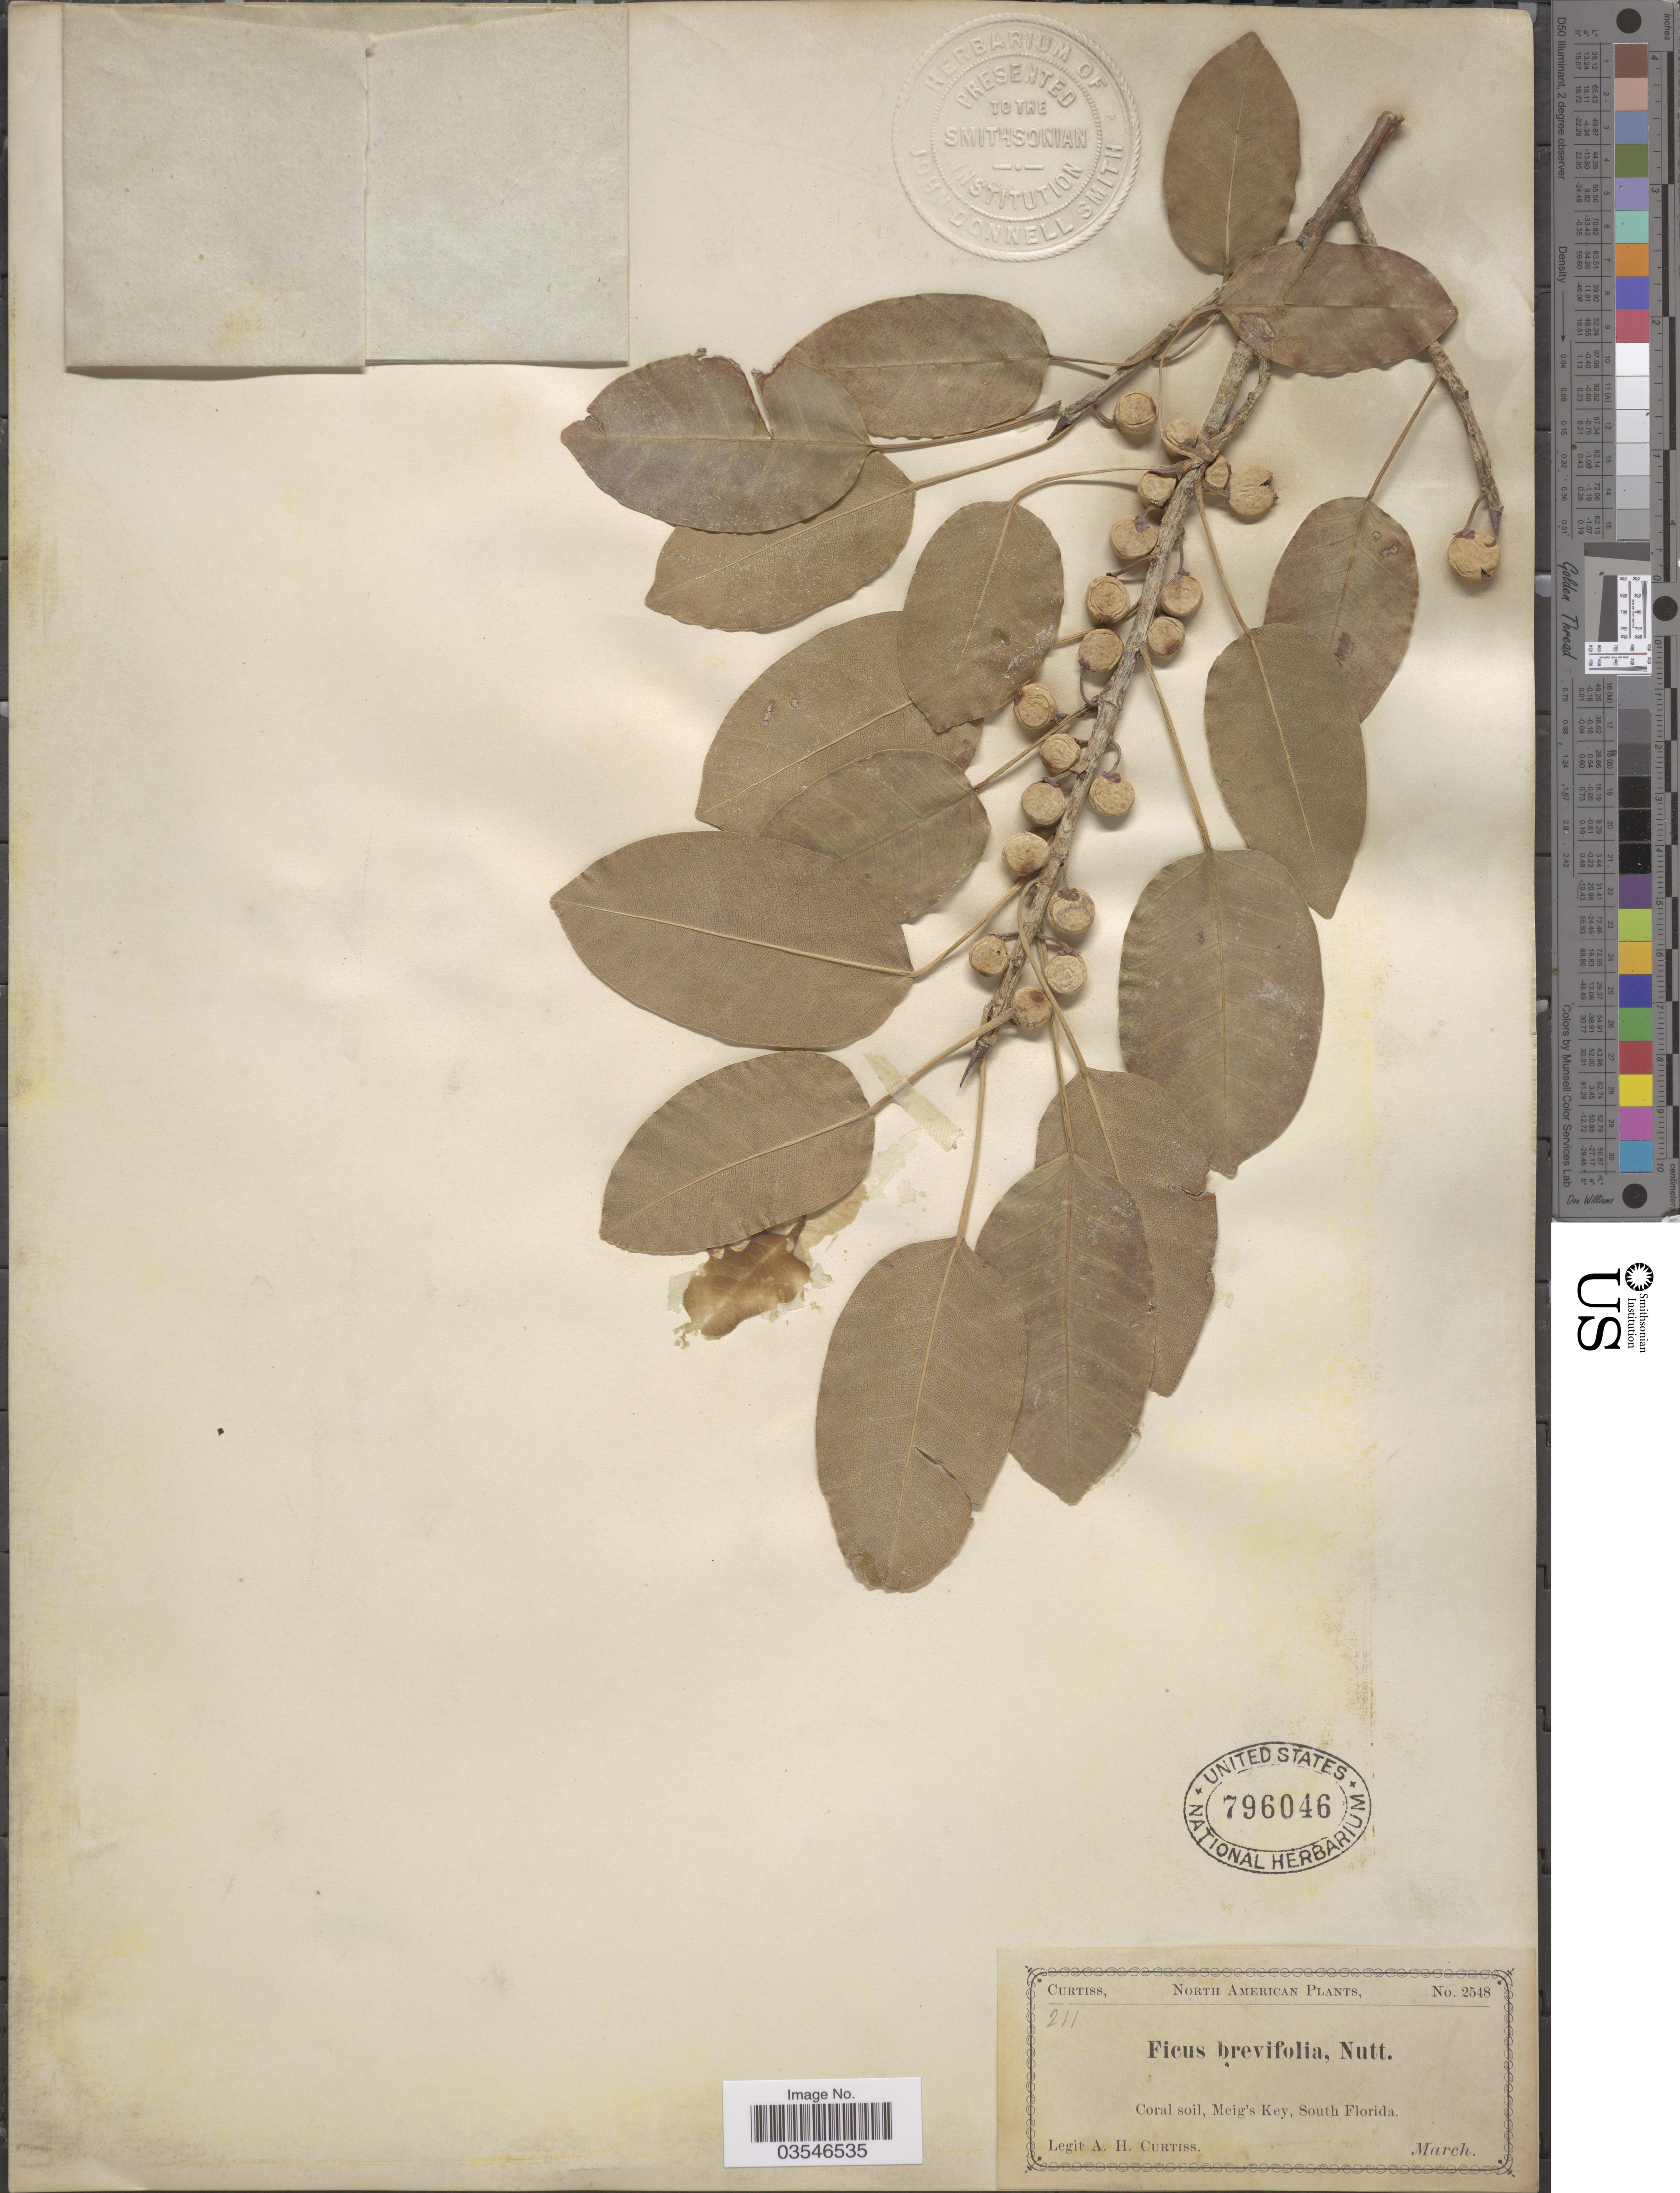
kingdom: Plantae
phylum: Tracheophyta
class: Magnoliopsida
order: Rosales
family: Moraceae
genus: Ficus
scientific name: Ficus brevifolia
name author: Nutt.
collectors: A. H. Curtiss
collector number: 2548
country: United States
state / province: Florida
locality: Meig's Key, South Florida.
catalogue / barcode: US 796046